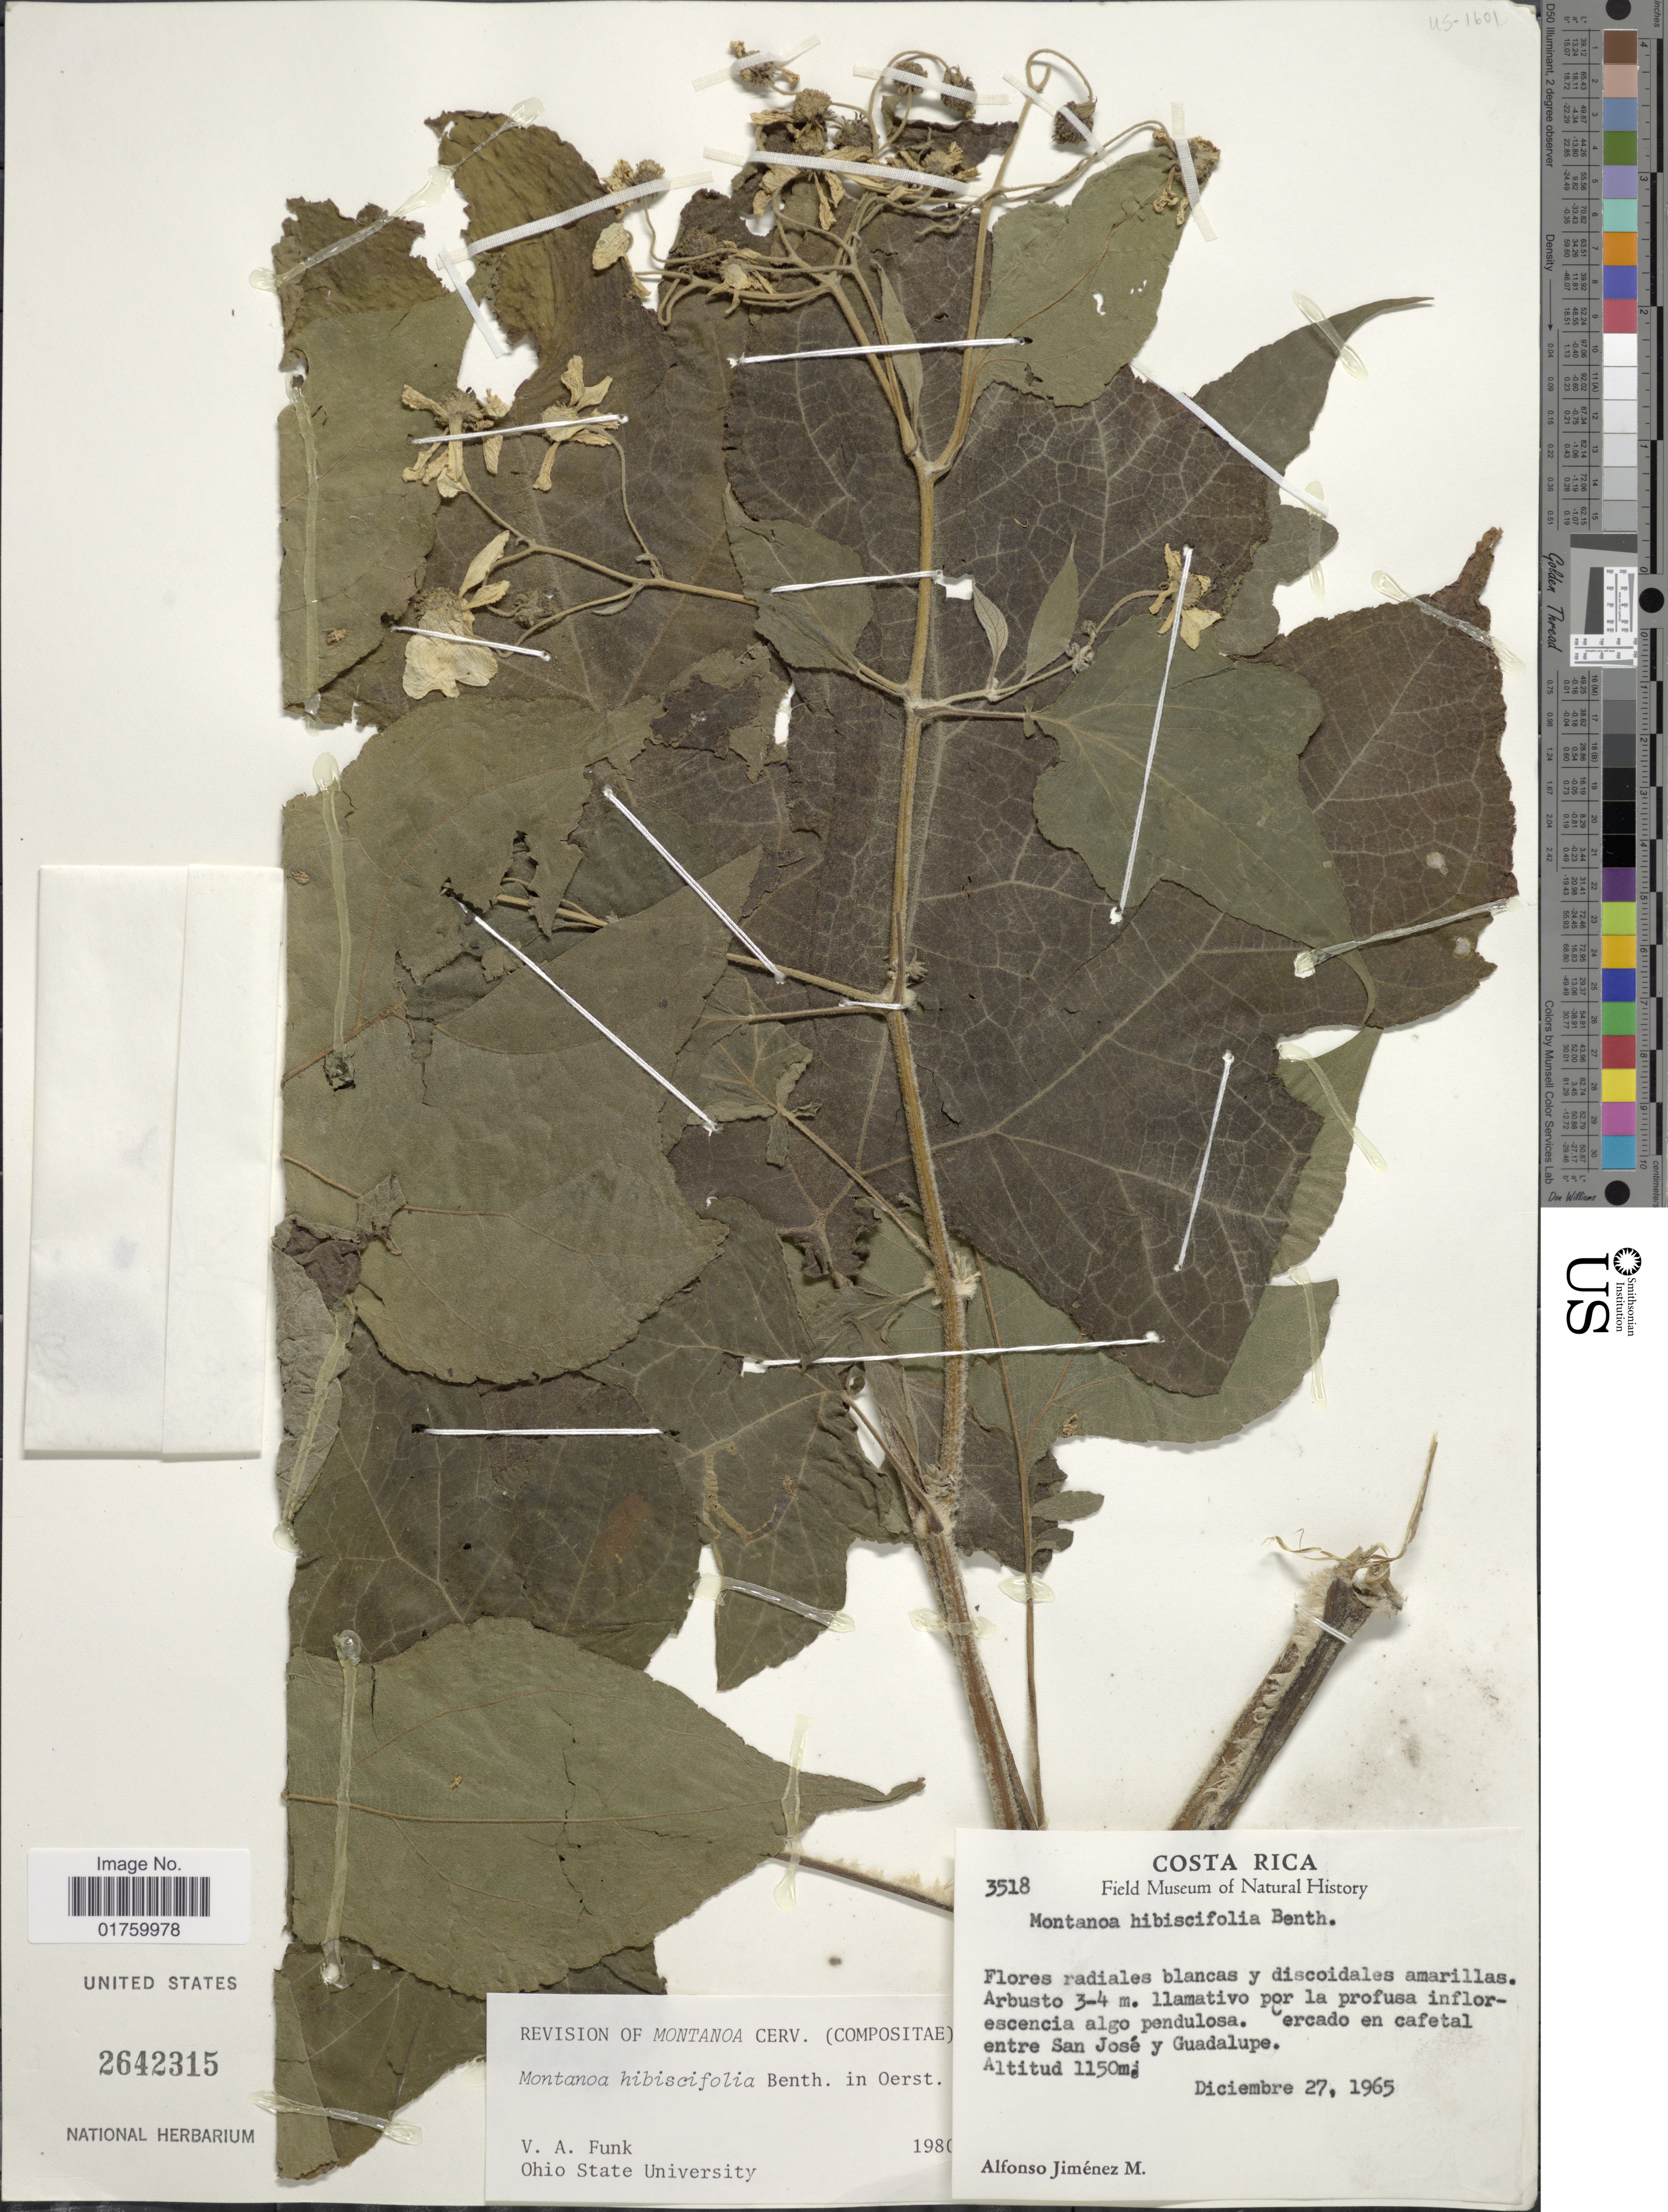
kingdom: Plantae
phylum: Tracheophyta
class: Magnoliopsida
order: Asterales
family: Asteraceae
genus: Montanoa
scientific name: Montanoa hibiscifolia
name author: Benth.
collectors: A. Jimenez M.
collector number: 3518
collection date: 1965-12-27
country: Costa Rica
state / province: San José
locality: Cercado en cafetal entre San Jose y Guadalupe.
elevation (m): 1150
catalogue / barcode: US 2642315